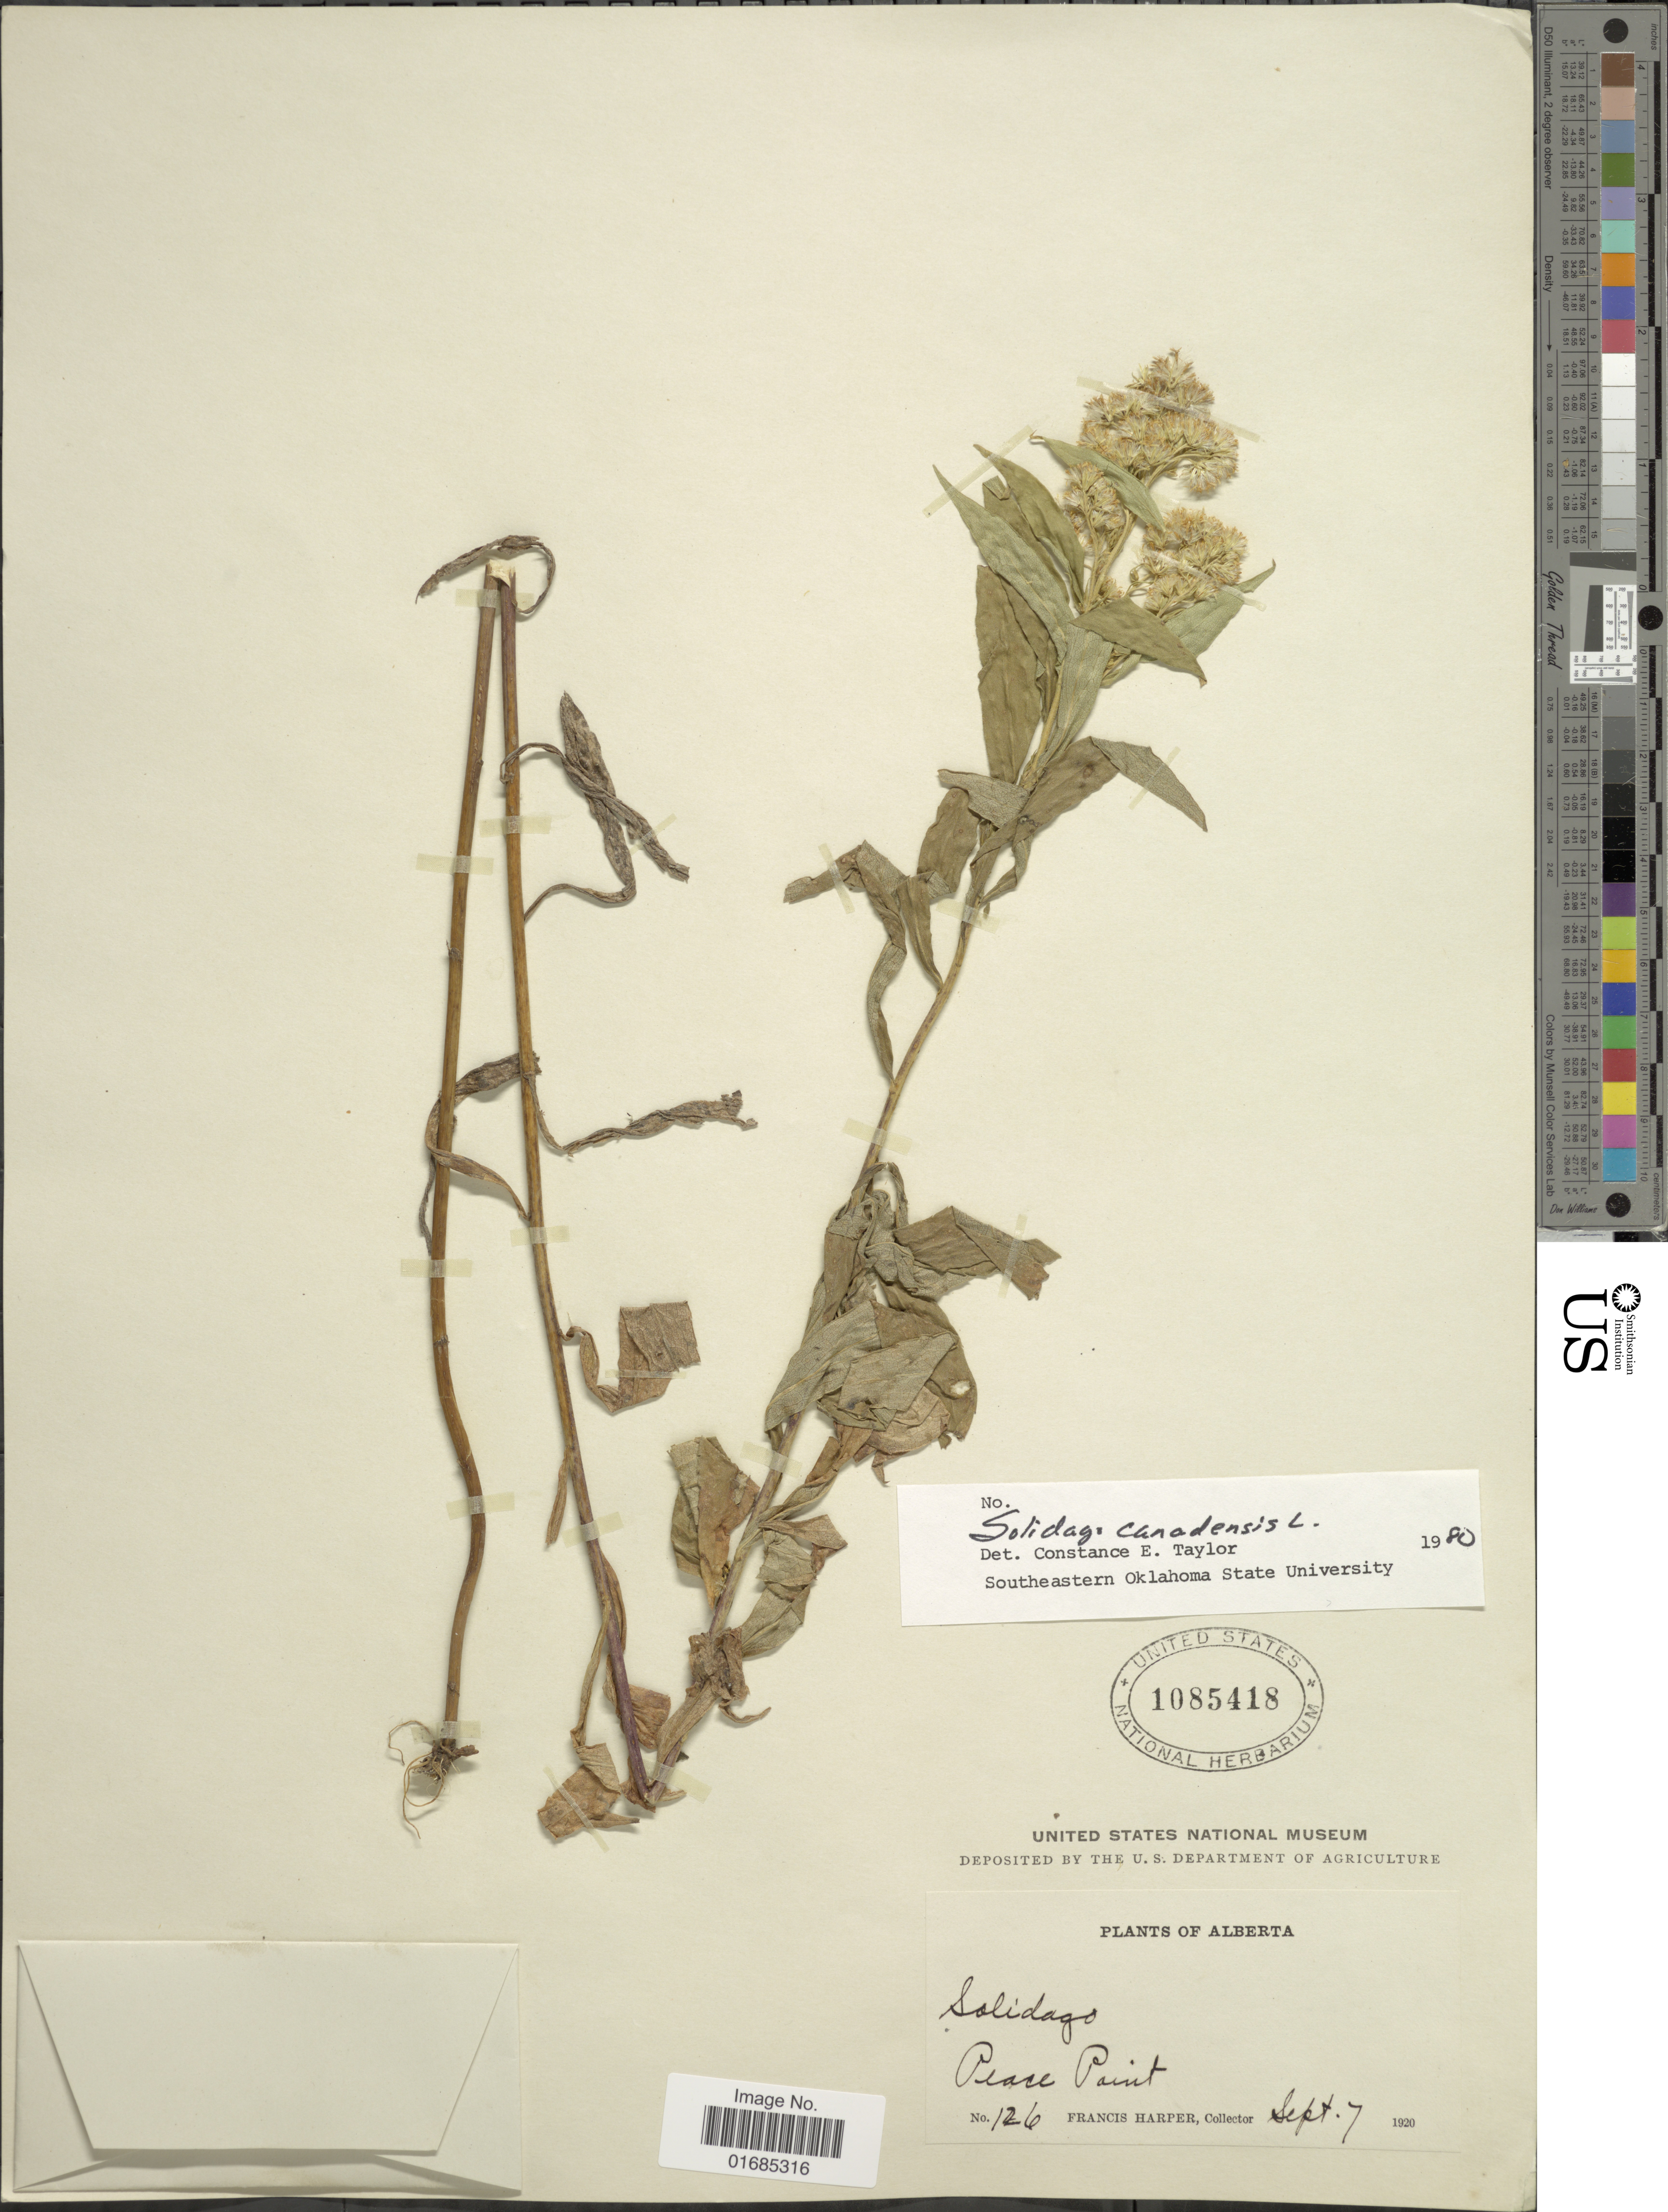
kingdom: Plantae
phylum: Tracheophyta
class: Magnoliopsida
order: Asterales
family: Asteraceae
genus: Solidago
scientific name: Solidago canadensis var. canadensis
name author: L.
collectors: F. Harper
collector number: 126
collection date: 1920-09-07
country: Canada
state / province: Alberta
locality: Peace Paint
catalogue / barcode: US 1085418